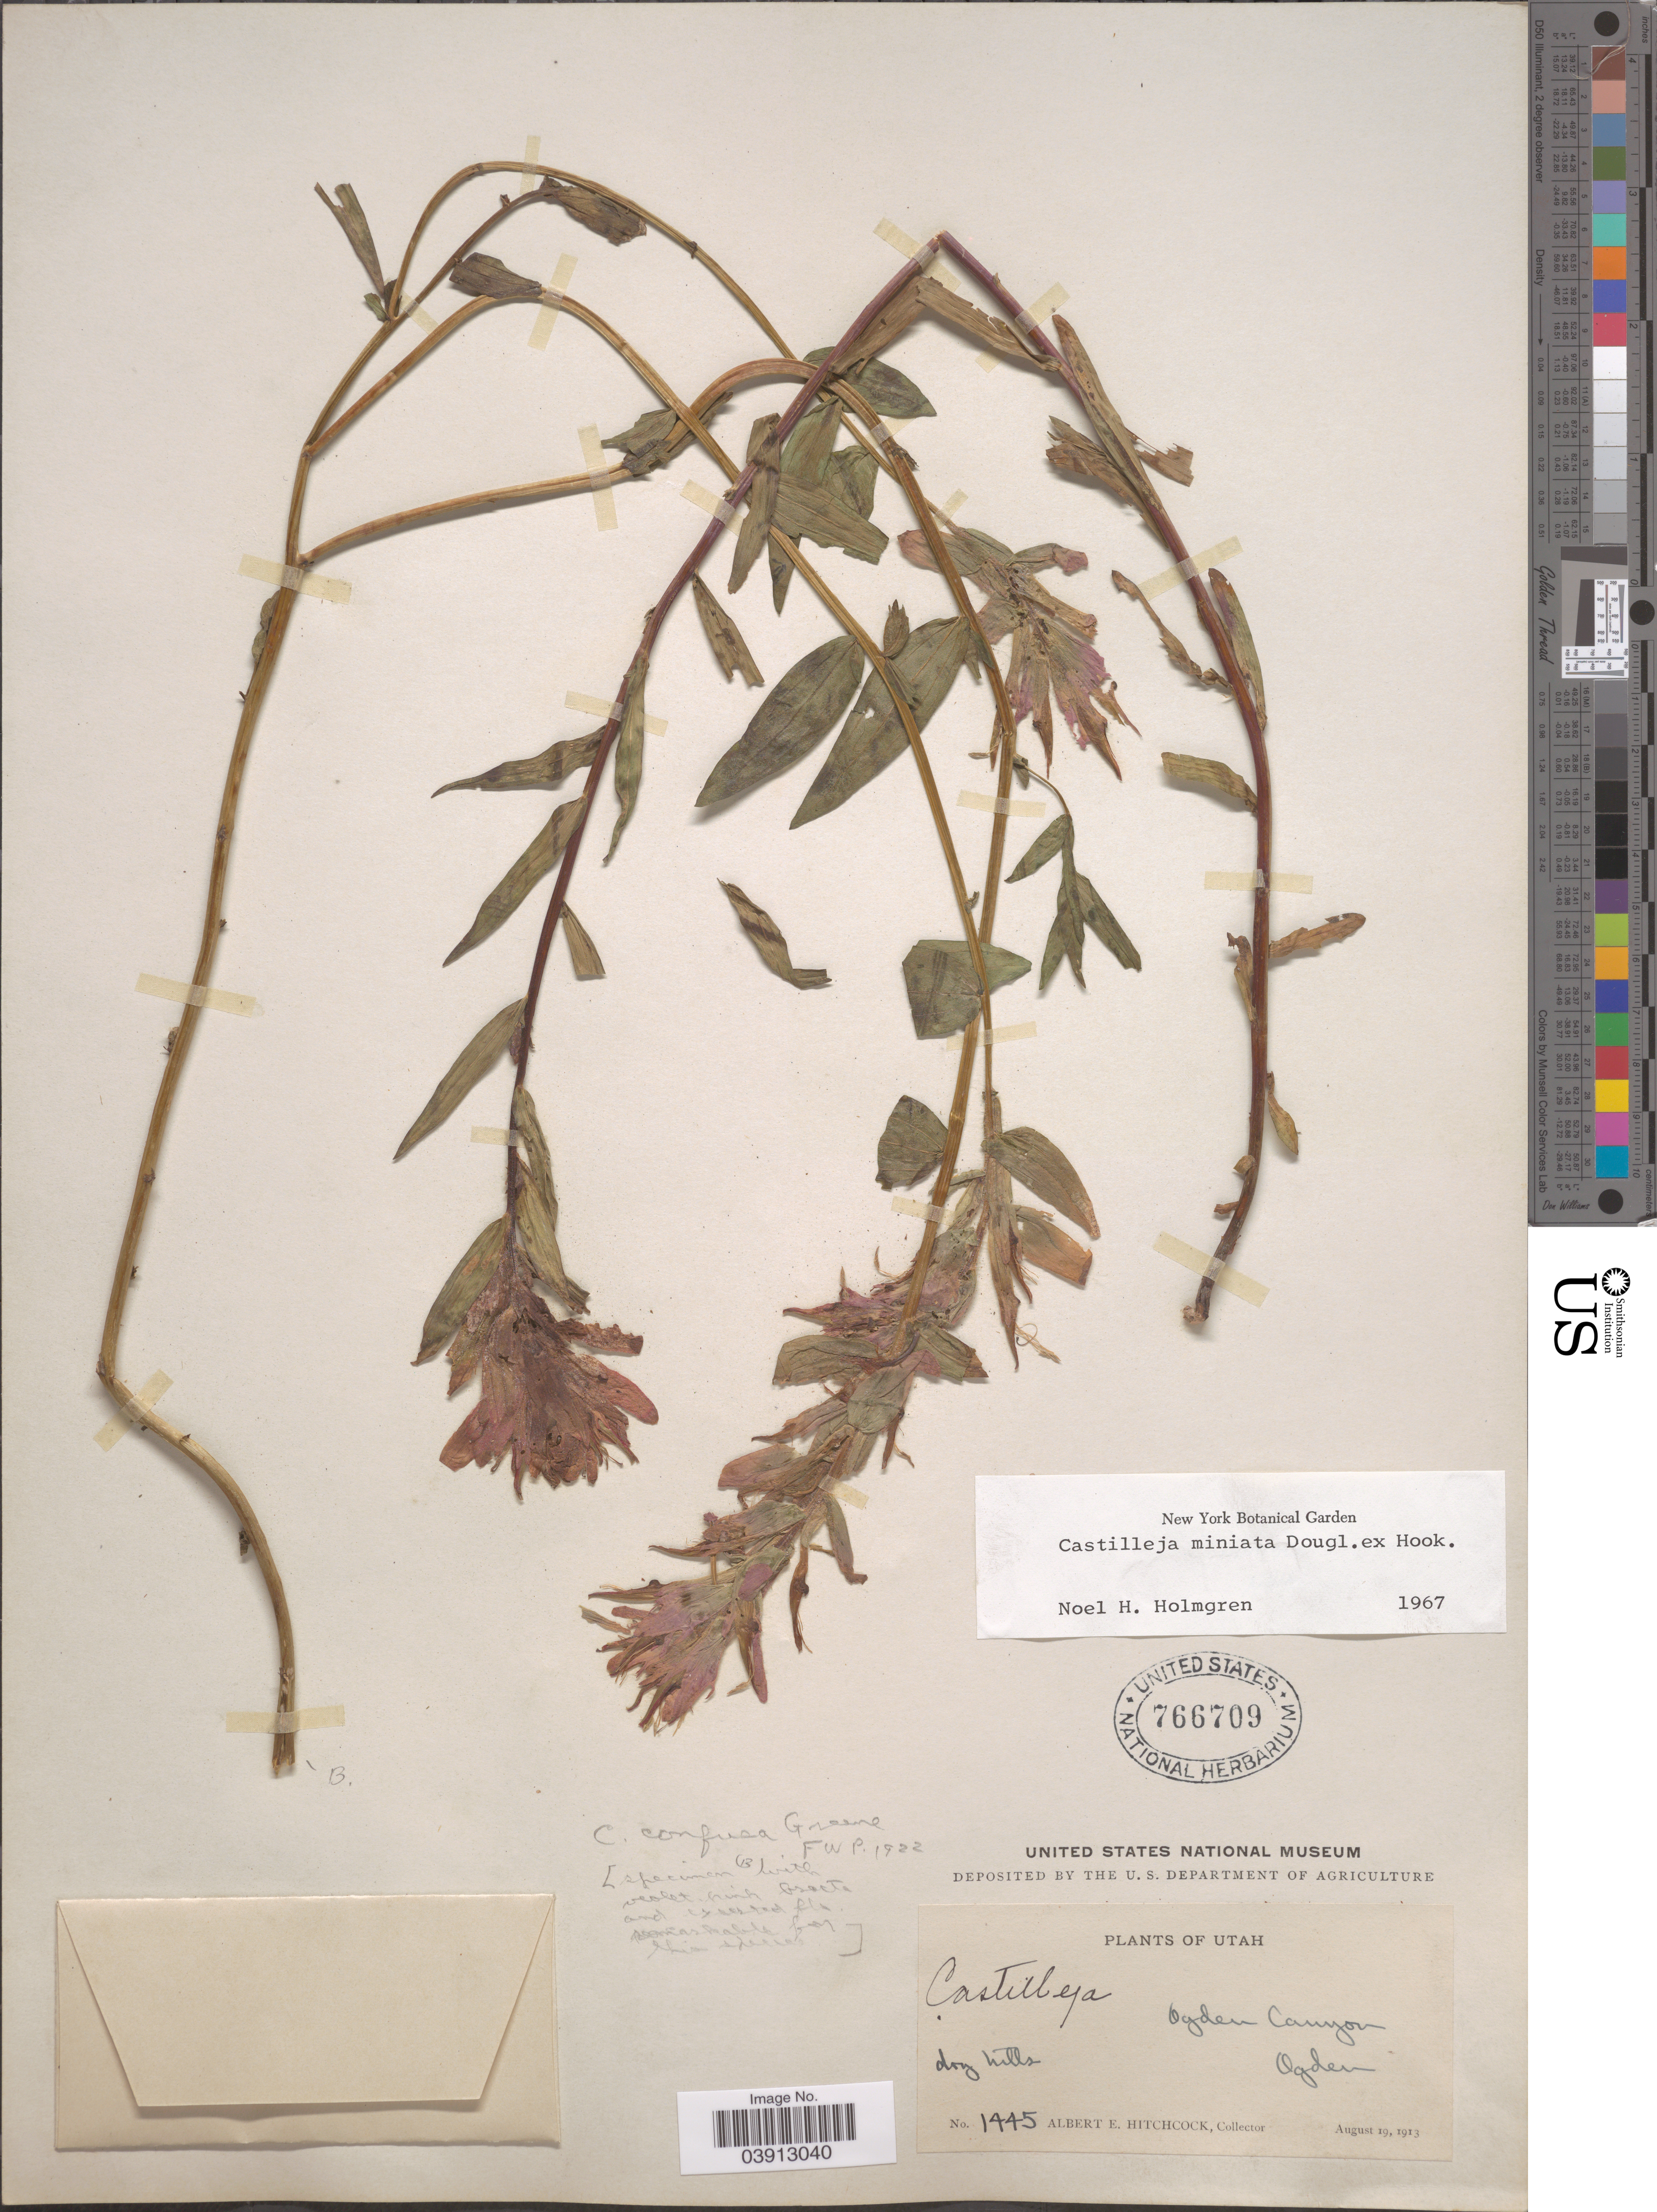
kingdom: Plantae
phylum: Tracheophyta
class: Magnoliopsida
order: Lamiales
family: Orobanchaceae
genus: Castilleja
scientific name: Castilleja miniata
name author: Douglas ex Hook.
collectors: A. Hitchcock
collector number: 1445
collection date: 1913-08-19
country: United States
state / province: Utah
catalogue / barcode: US 766709